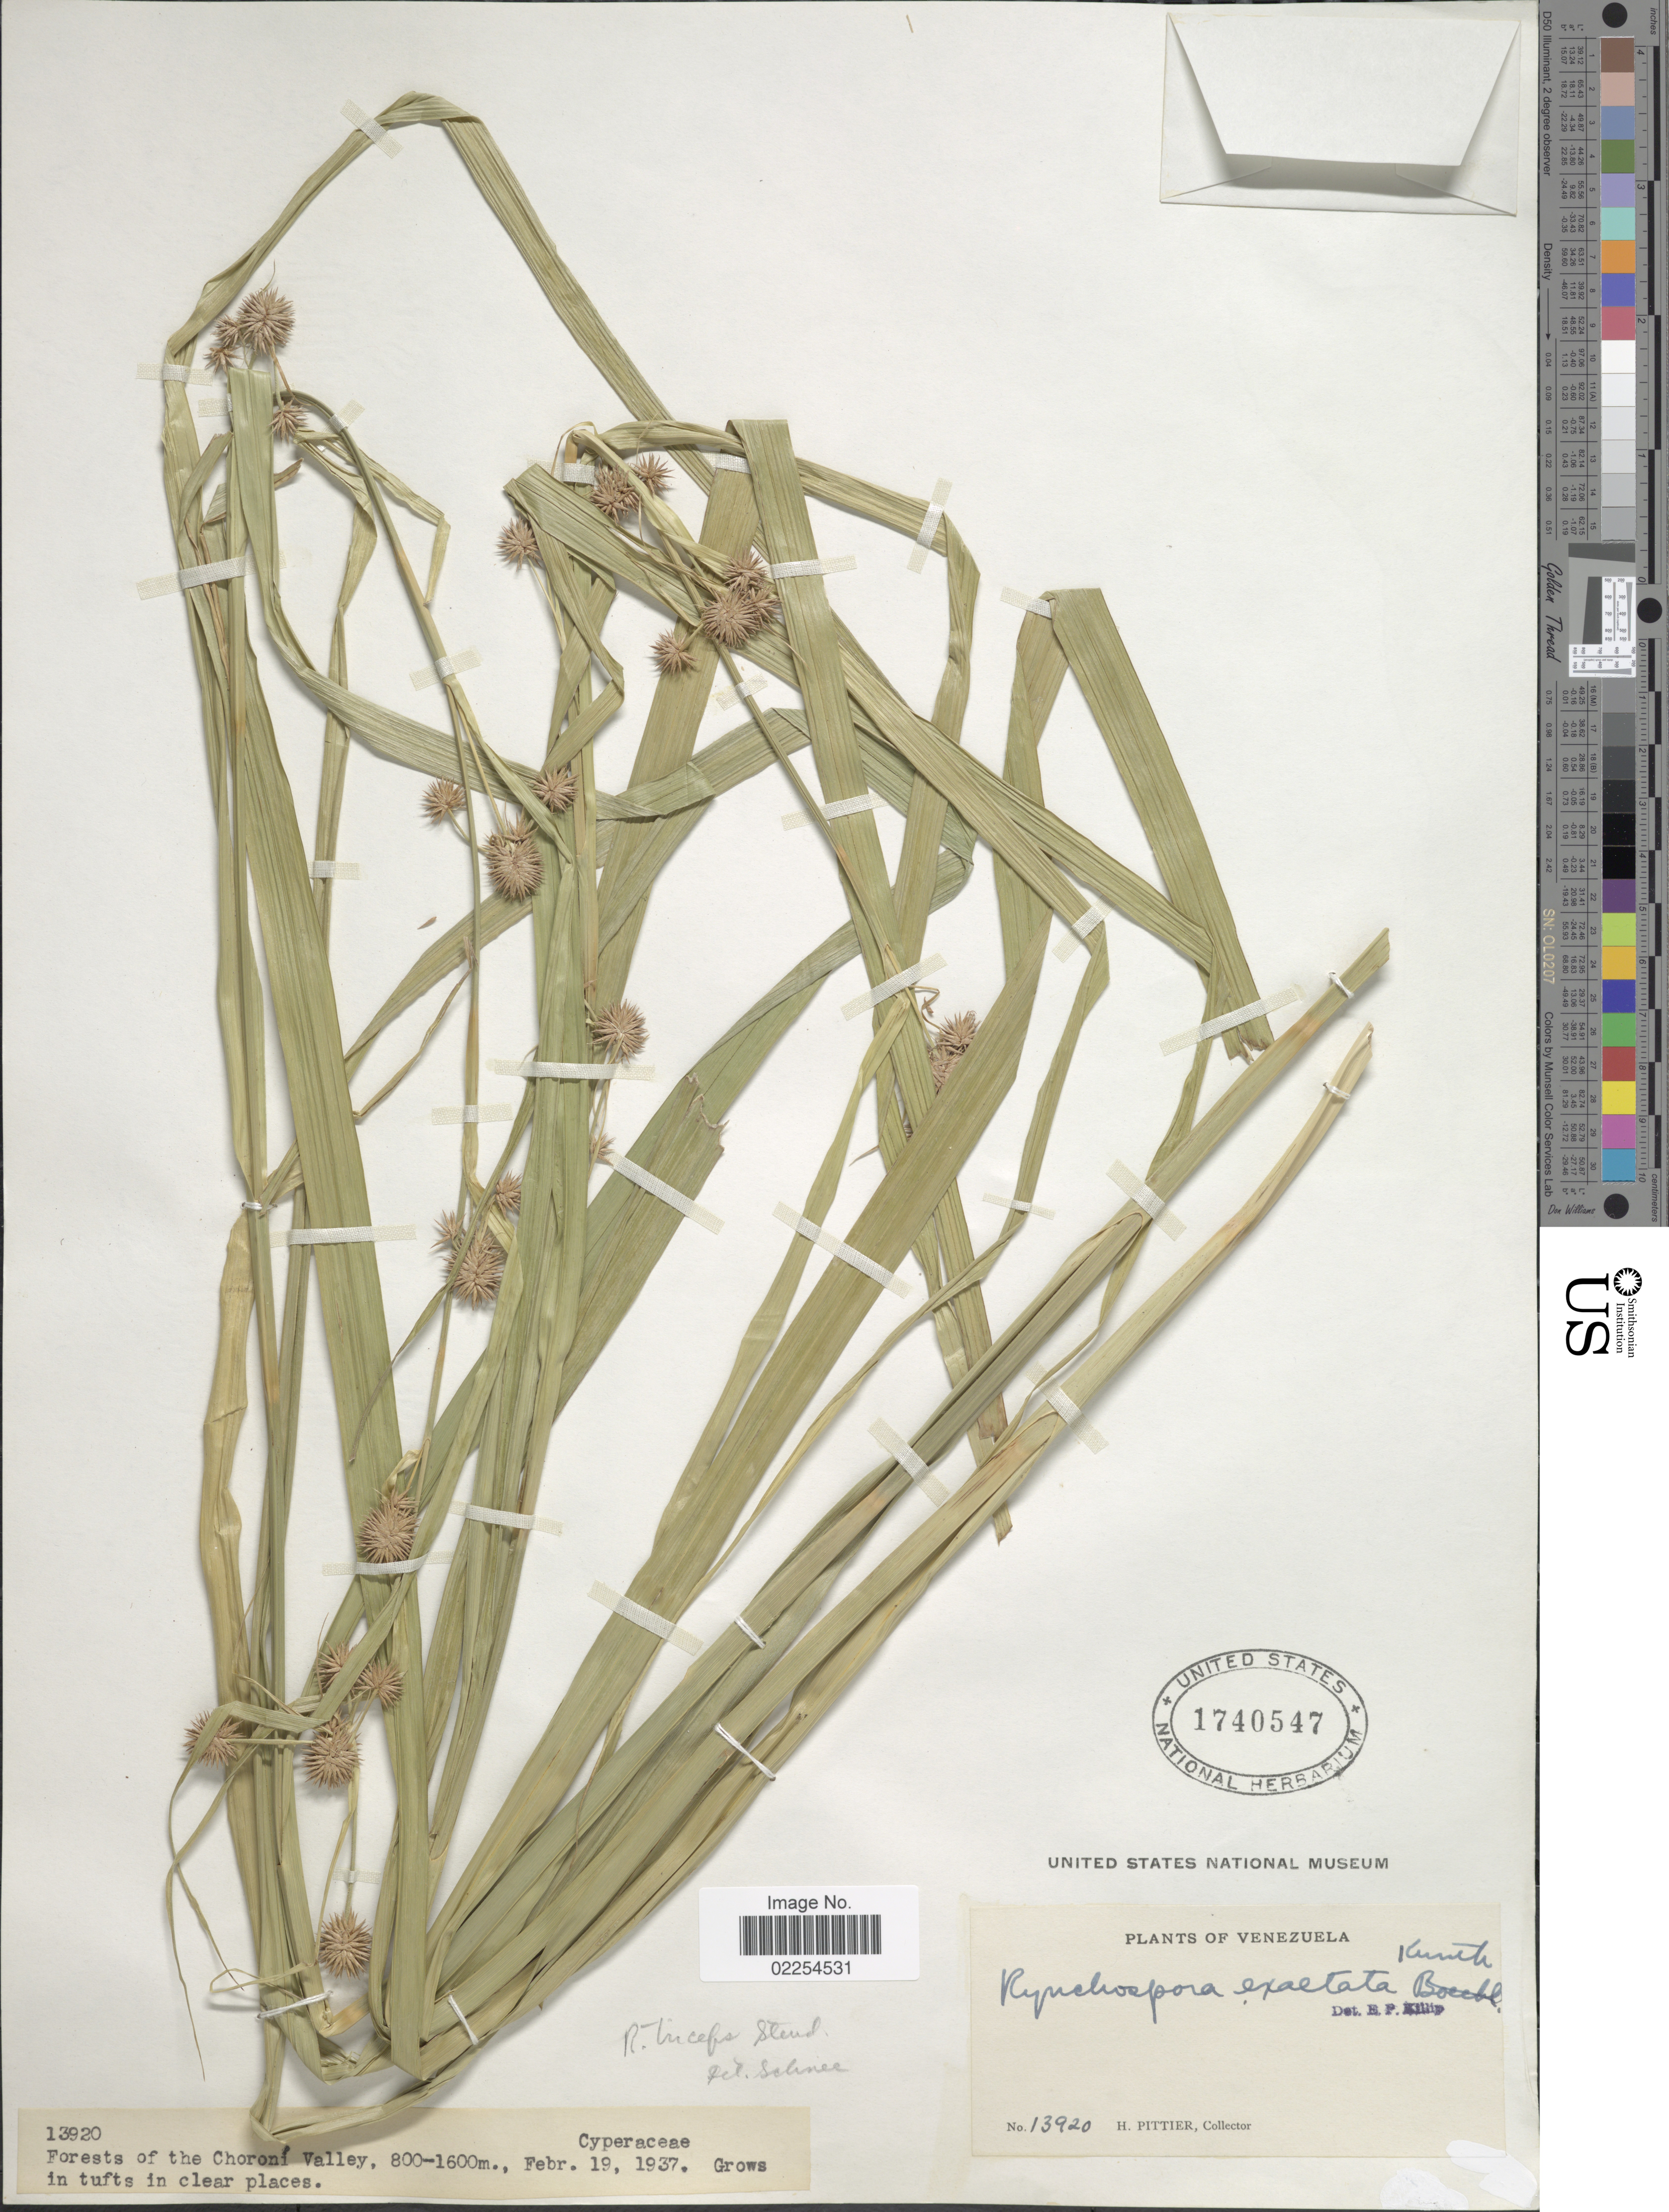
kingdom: Plantae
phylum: Tracheophyta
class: Liliopsida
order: Poales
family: Cyperaceae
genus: Rhynchospora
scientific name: Rhynchospora exaltata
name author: Kunth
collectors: H. F. Pittier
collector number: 13920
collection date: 1937-02-19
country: Venezuela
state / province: Aragua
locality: Forest of the Choroní Valley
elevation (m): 800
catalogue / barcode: US 1740547